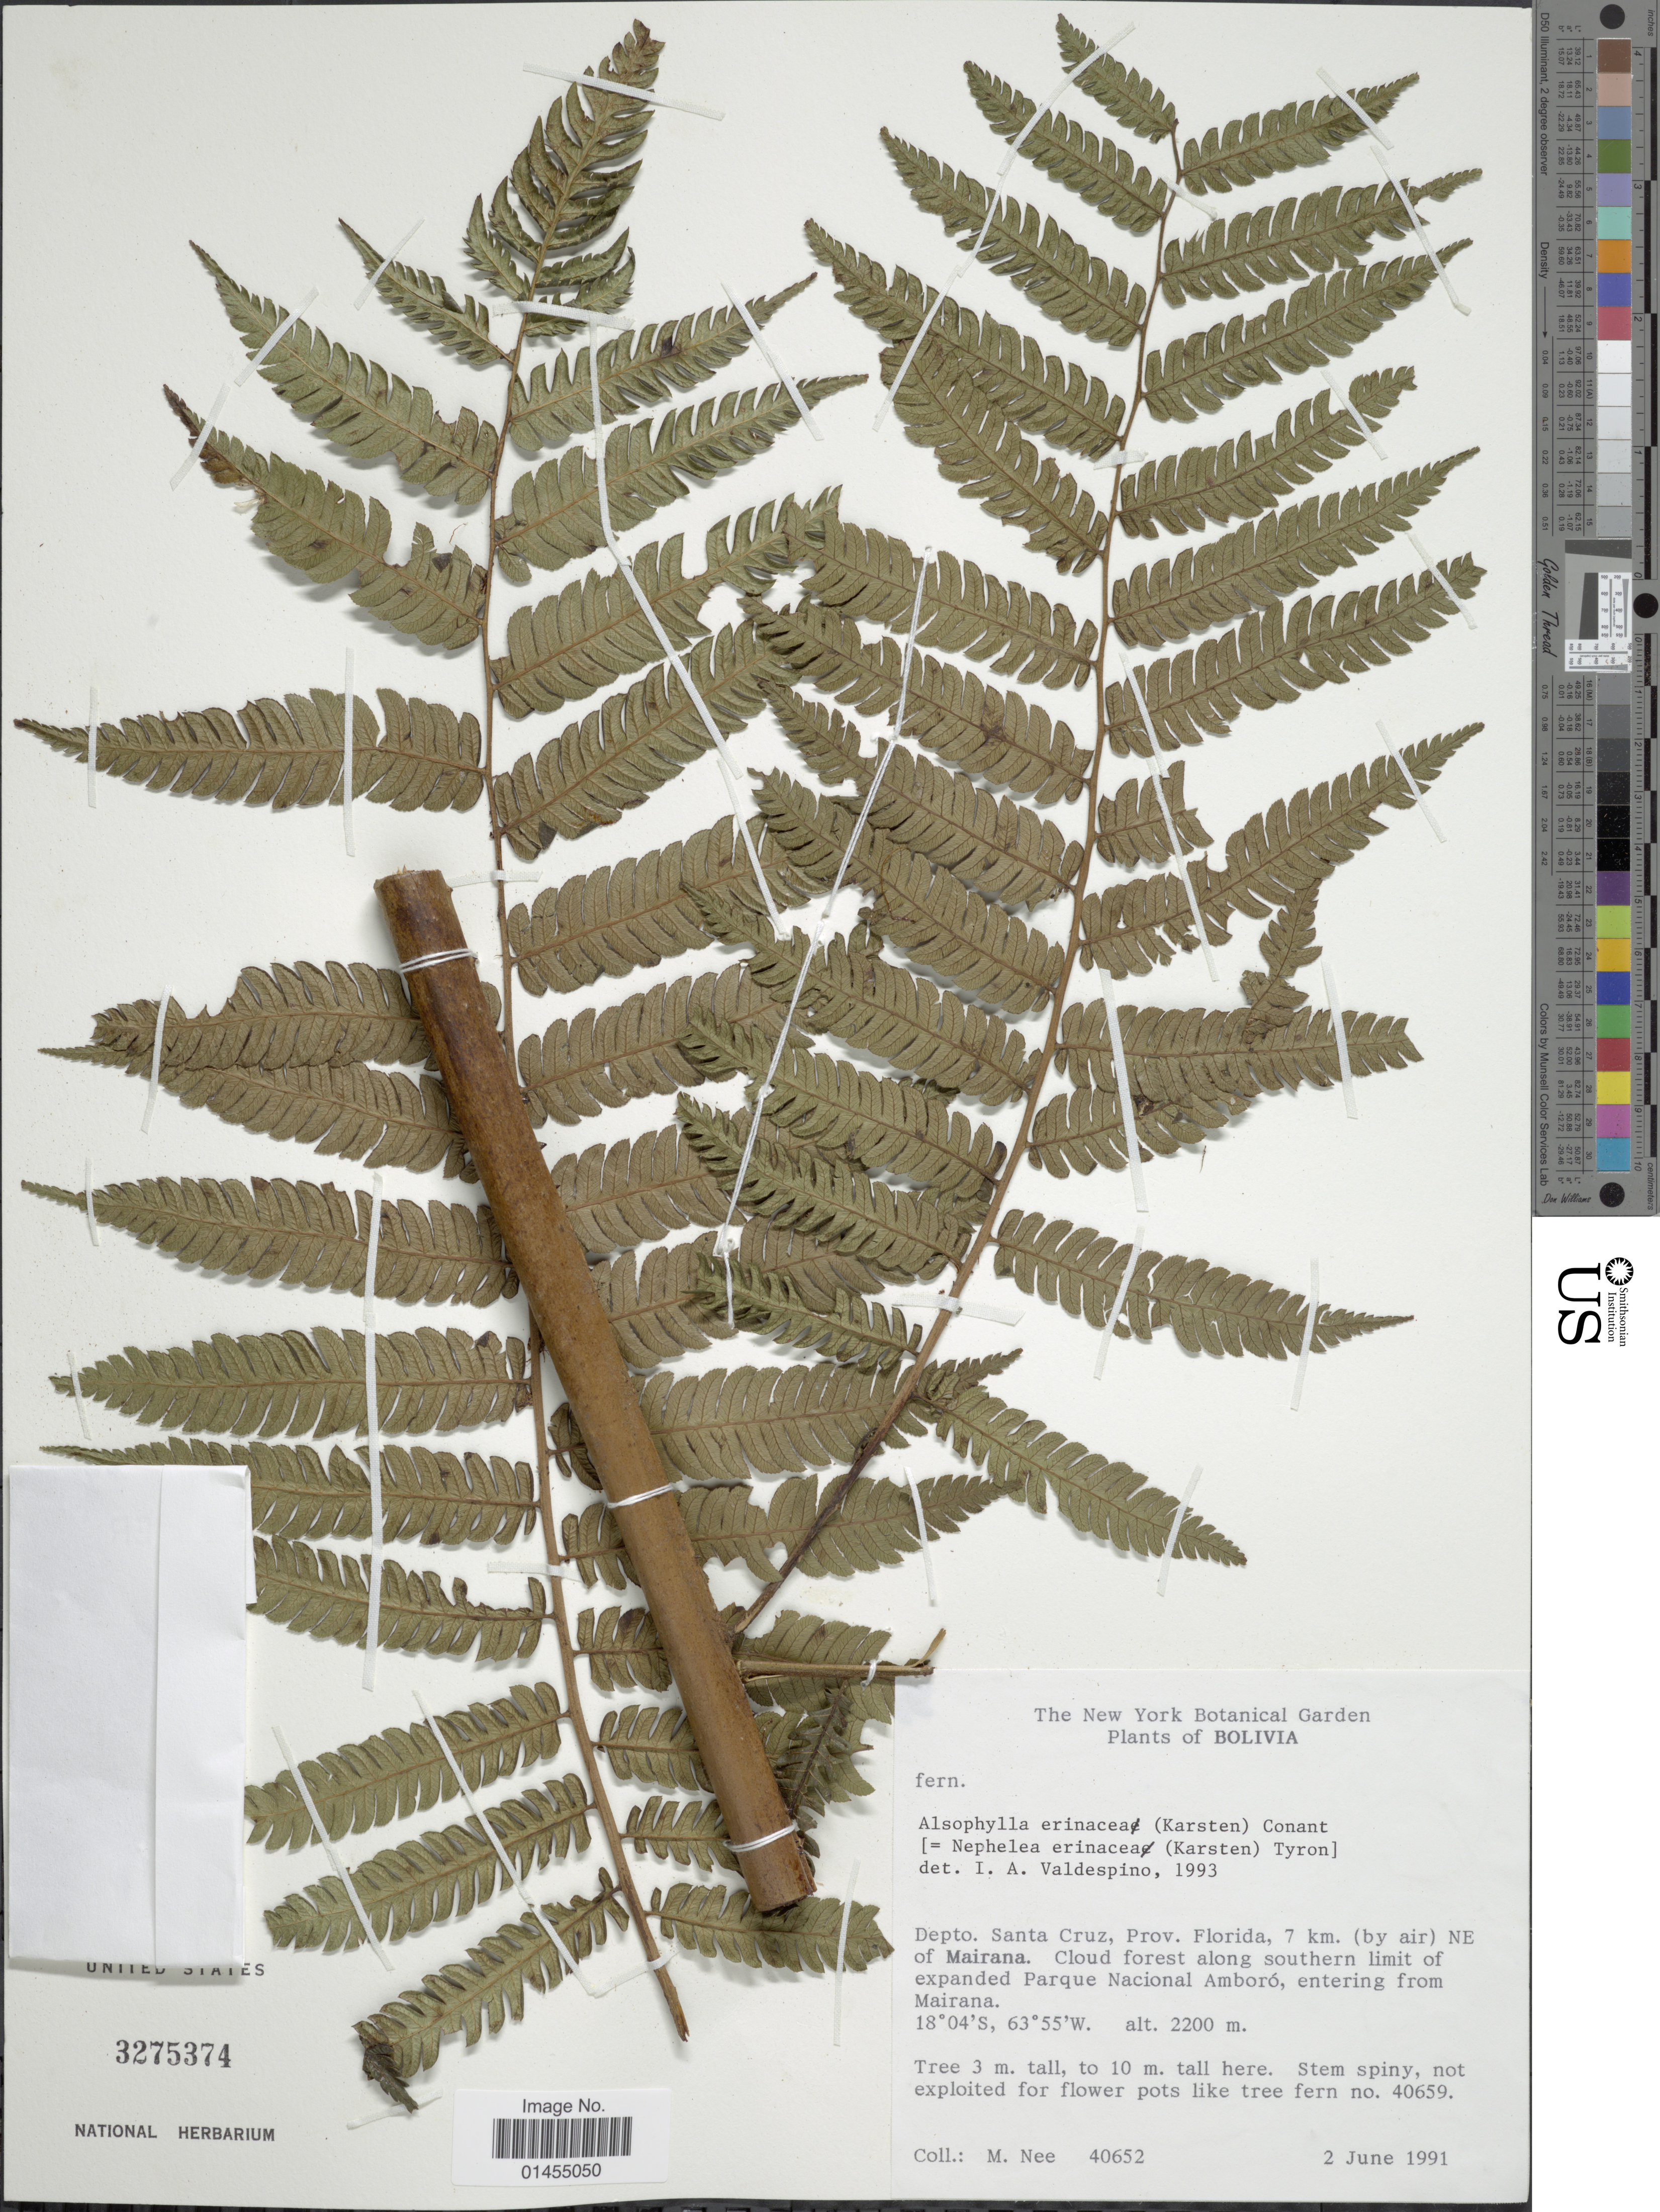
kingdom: Plantae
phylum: Tracheophyta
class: Polypodiopsida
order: Cyatheales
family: Cyatheaceae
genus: Alsophila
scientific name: Alsophila erinacea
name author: (H. Karst.) D.S. Conant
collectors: M. Nee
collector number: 40652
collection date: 1991-06-02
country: Bolivia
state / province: Santa Cruz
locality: Prov. Florida, 7 km. (by air) NE of Mairana. Cloud forest along southern limit of expanded Parque Nacional Amboró, entering from Mairana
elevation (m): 2200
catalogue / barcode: US 3275374